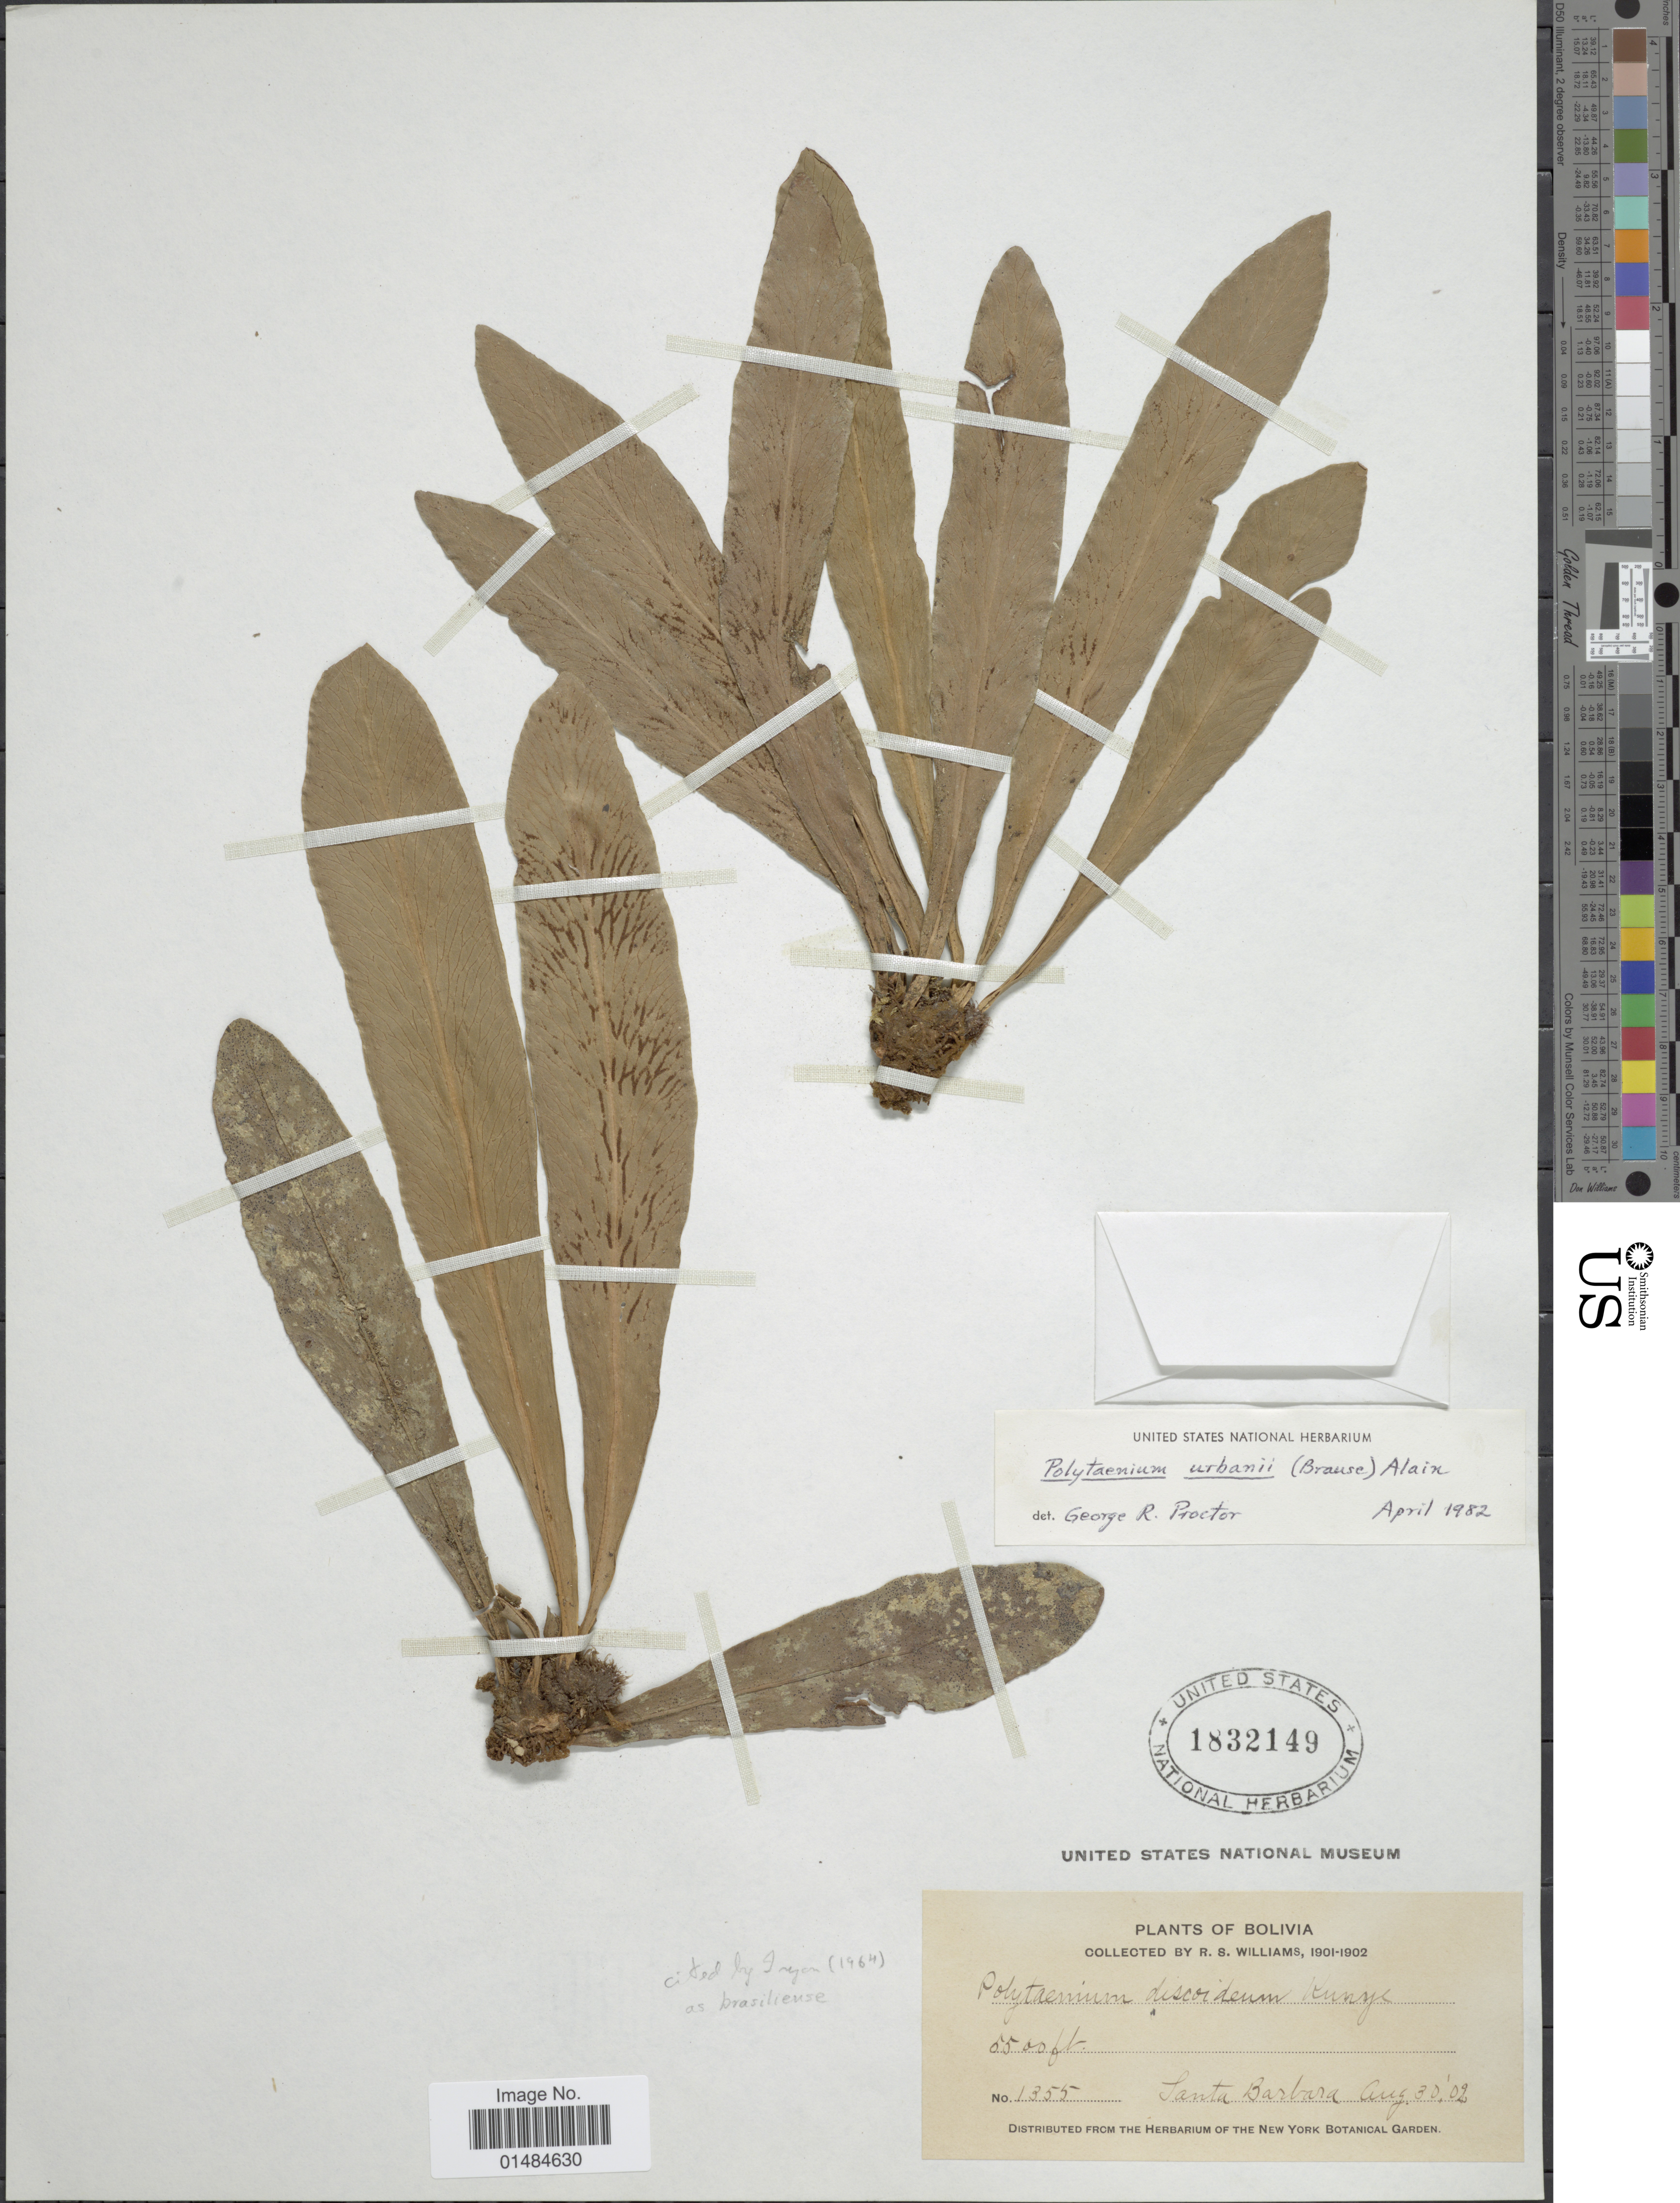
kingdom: Plantae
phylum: Tracheophyta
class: Polypodiopsida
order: Polypodiales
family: Pteridaceae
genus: Polytaenium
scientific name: Polytaenium urbanii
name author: (Brause) Alain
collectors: R. S. Williams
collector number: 1355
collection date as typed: Aug. 30, '02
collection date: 1902-08-30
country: Bolivia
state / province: La Paz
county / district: Franz Tamayo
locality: Santa Barbara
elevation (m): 1676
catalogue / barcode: US 1832149